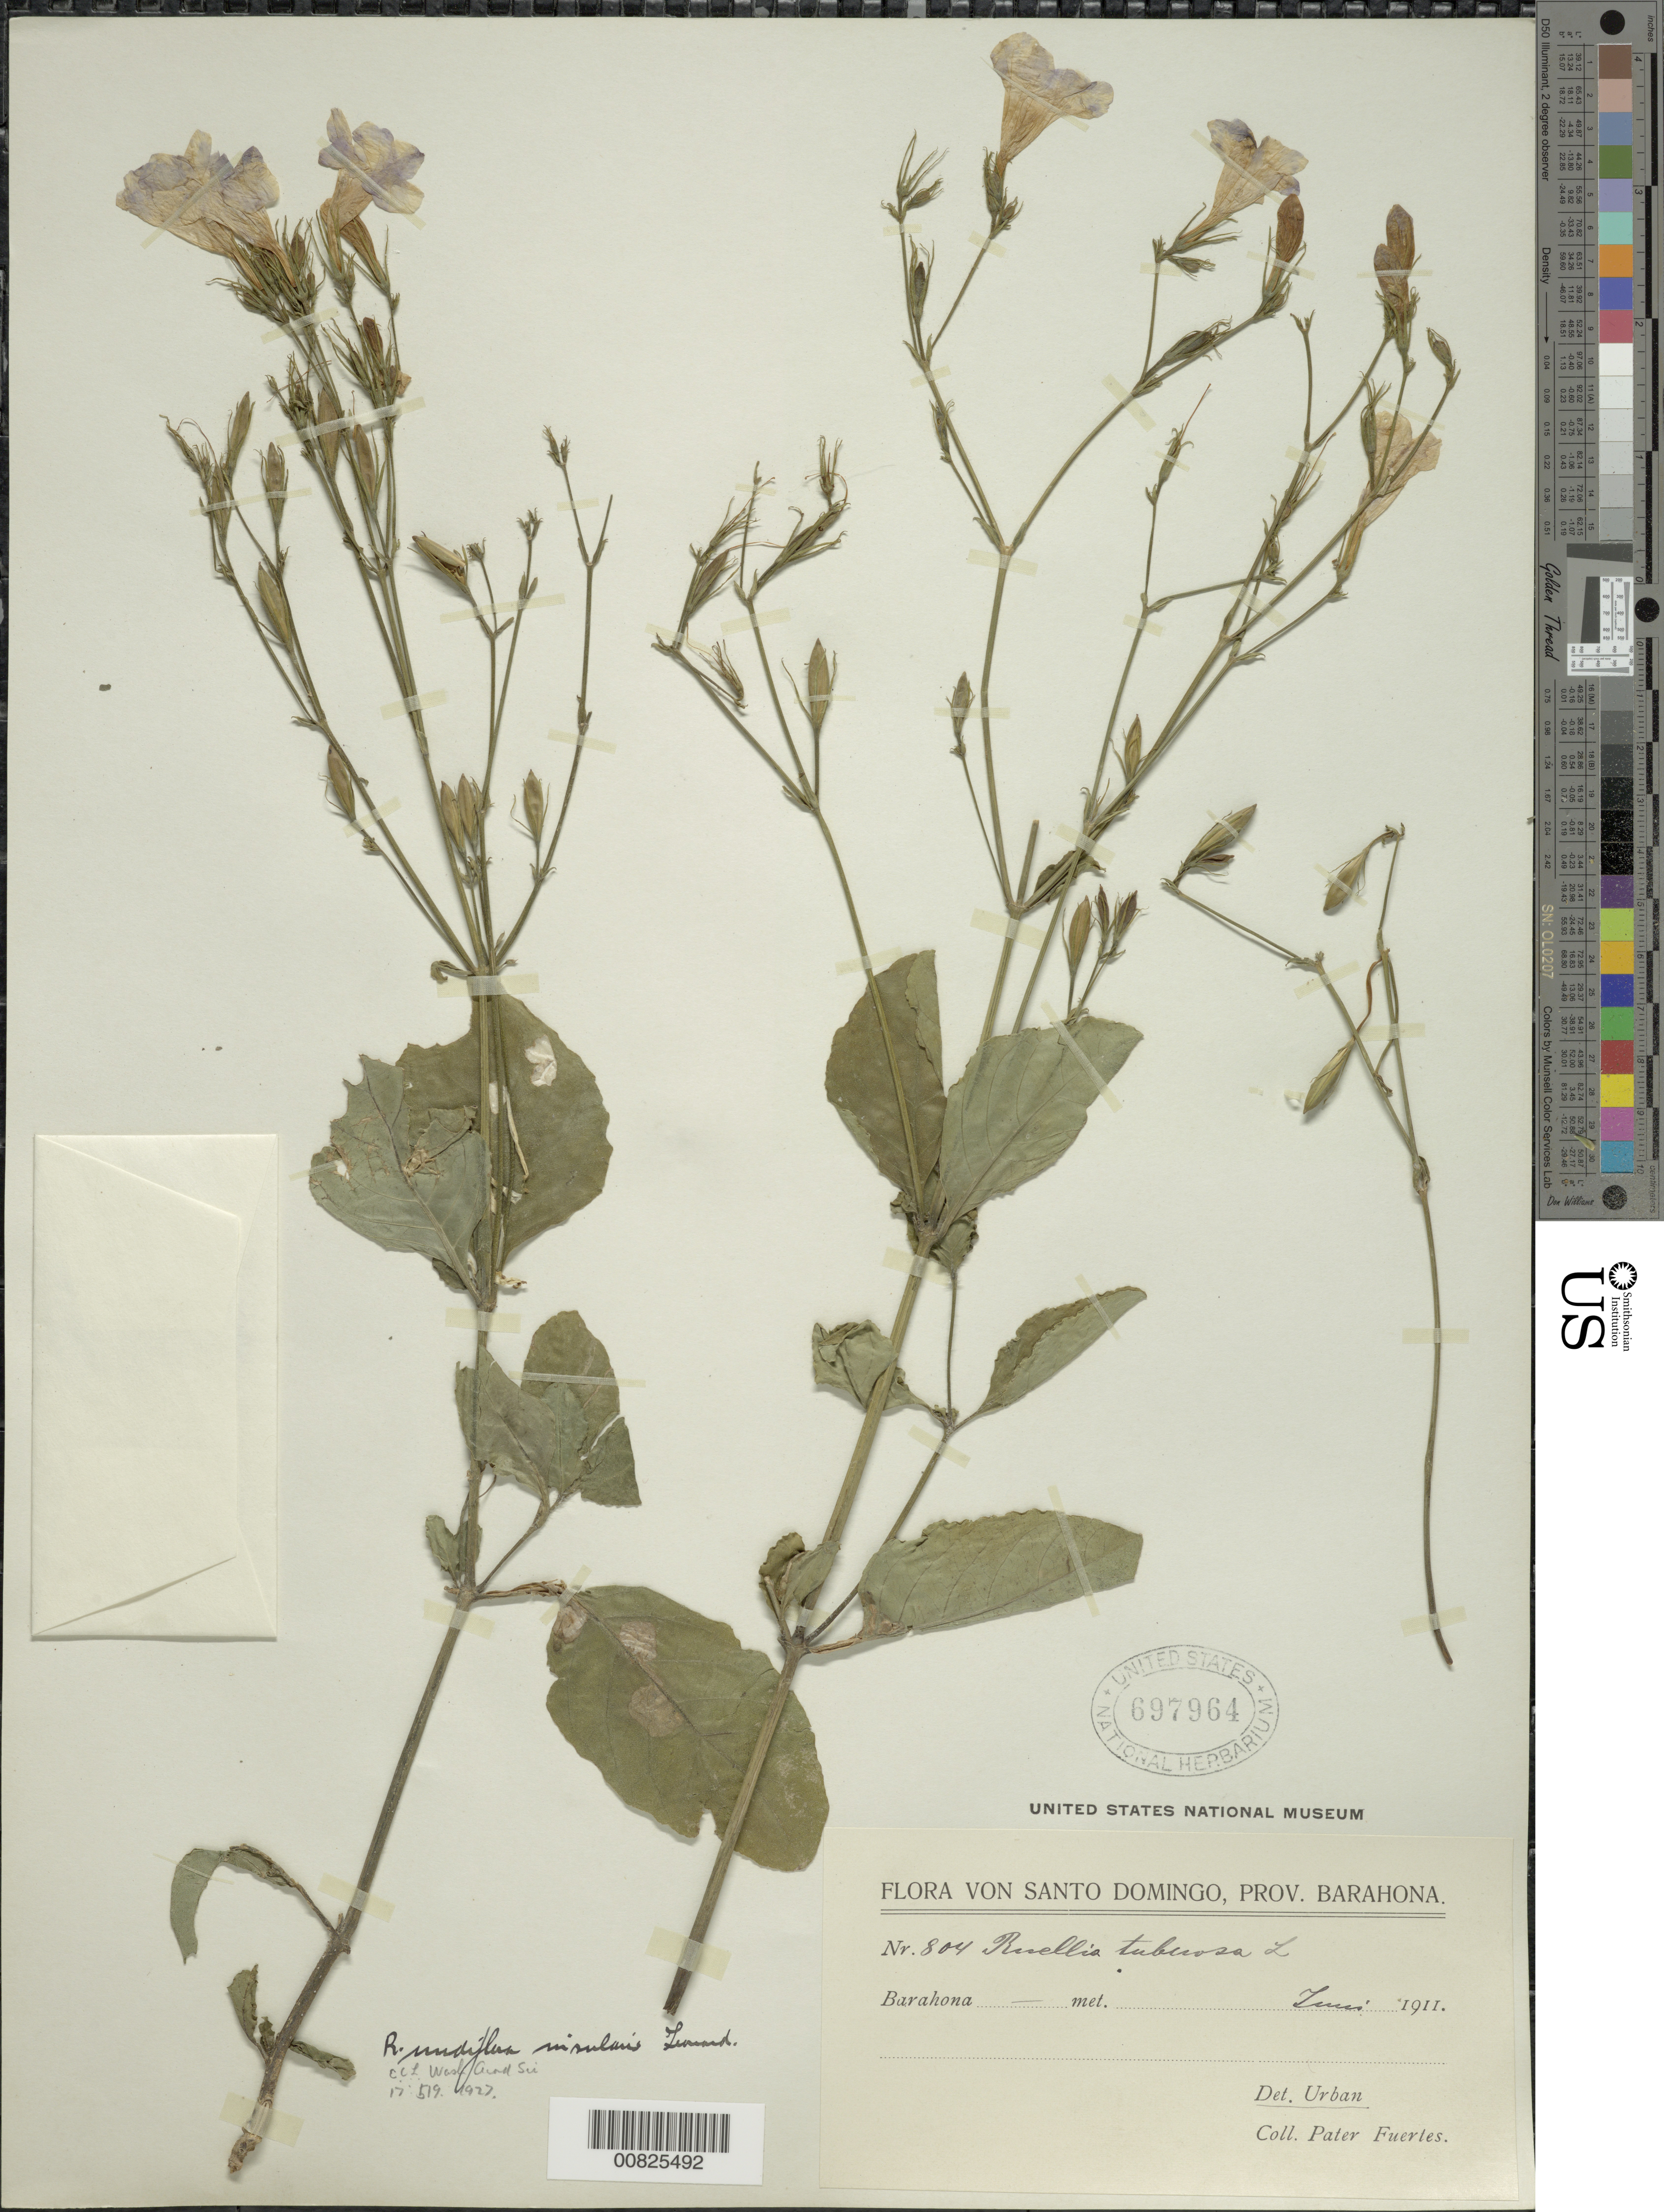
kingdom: Plantae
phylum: Tracheophyta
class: Magnoliopsida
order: Lamiales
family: Acanthaceae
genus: Ruellia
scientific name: Ruellia nudiflora var. insularis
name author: Leonard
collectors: M. D. Fuertes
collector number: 904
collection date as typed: Jun 1911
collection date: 1911-06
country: Dominican Republic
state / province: Barahona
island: Hispaniola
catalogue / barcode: US 697964